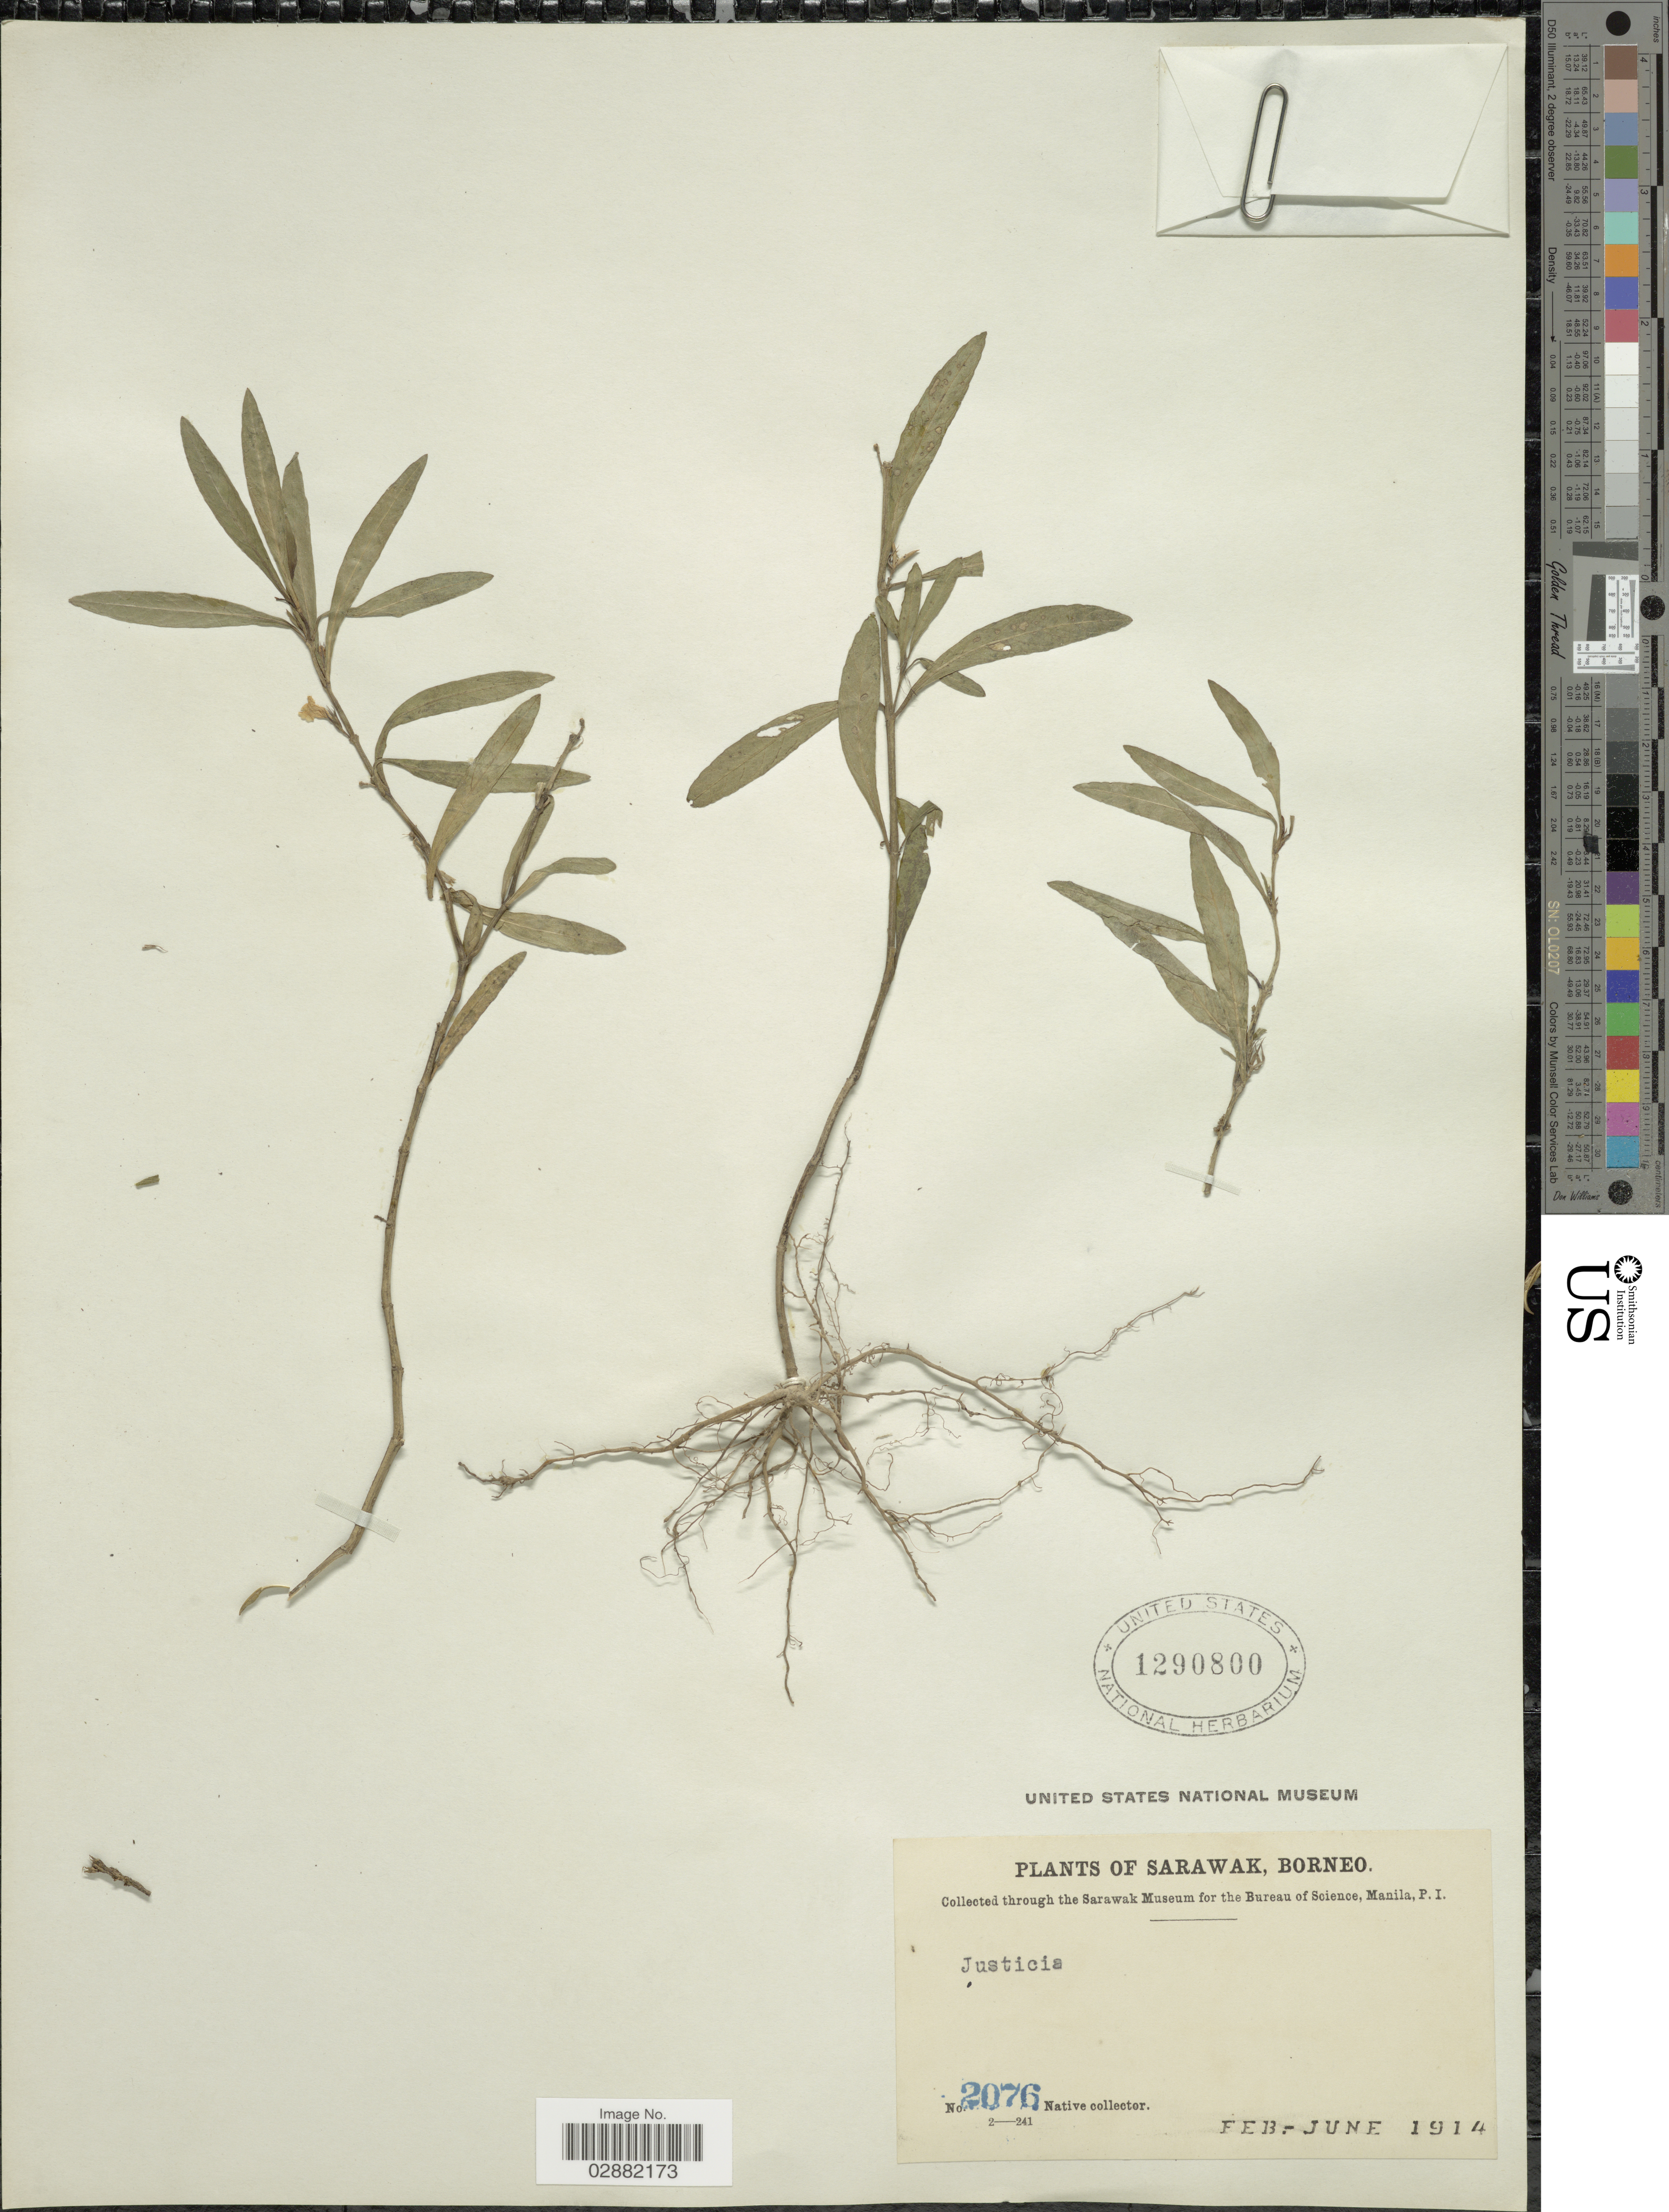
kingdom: Plantae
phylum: Tracheophyta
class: Magnoliopsida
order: Lamiales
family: Acanthaceae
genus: Justicia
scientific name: Justicia sp.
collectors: Native collector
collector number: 2076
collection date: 1914-02/1914-06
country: Malaysia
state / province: Sarawak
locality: Sarawak, Borneo.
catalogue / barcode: US 1290800